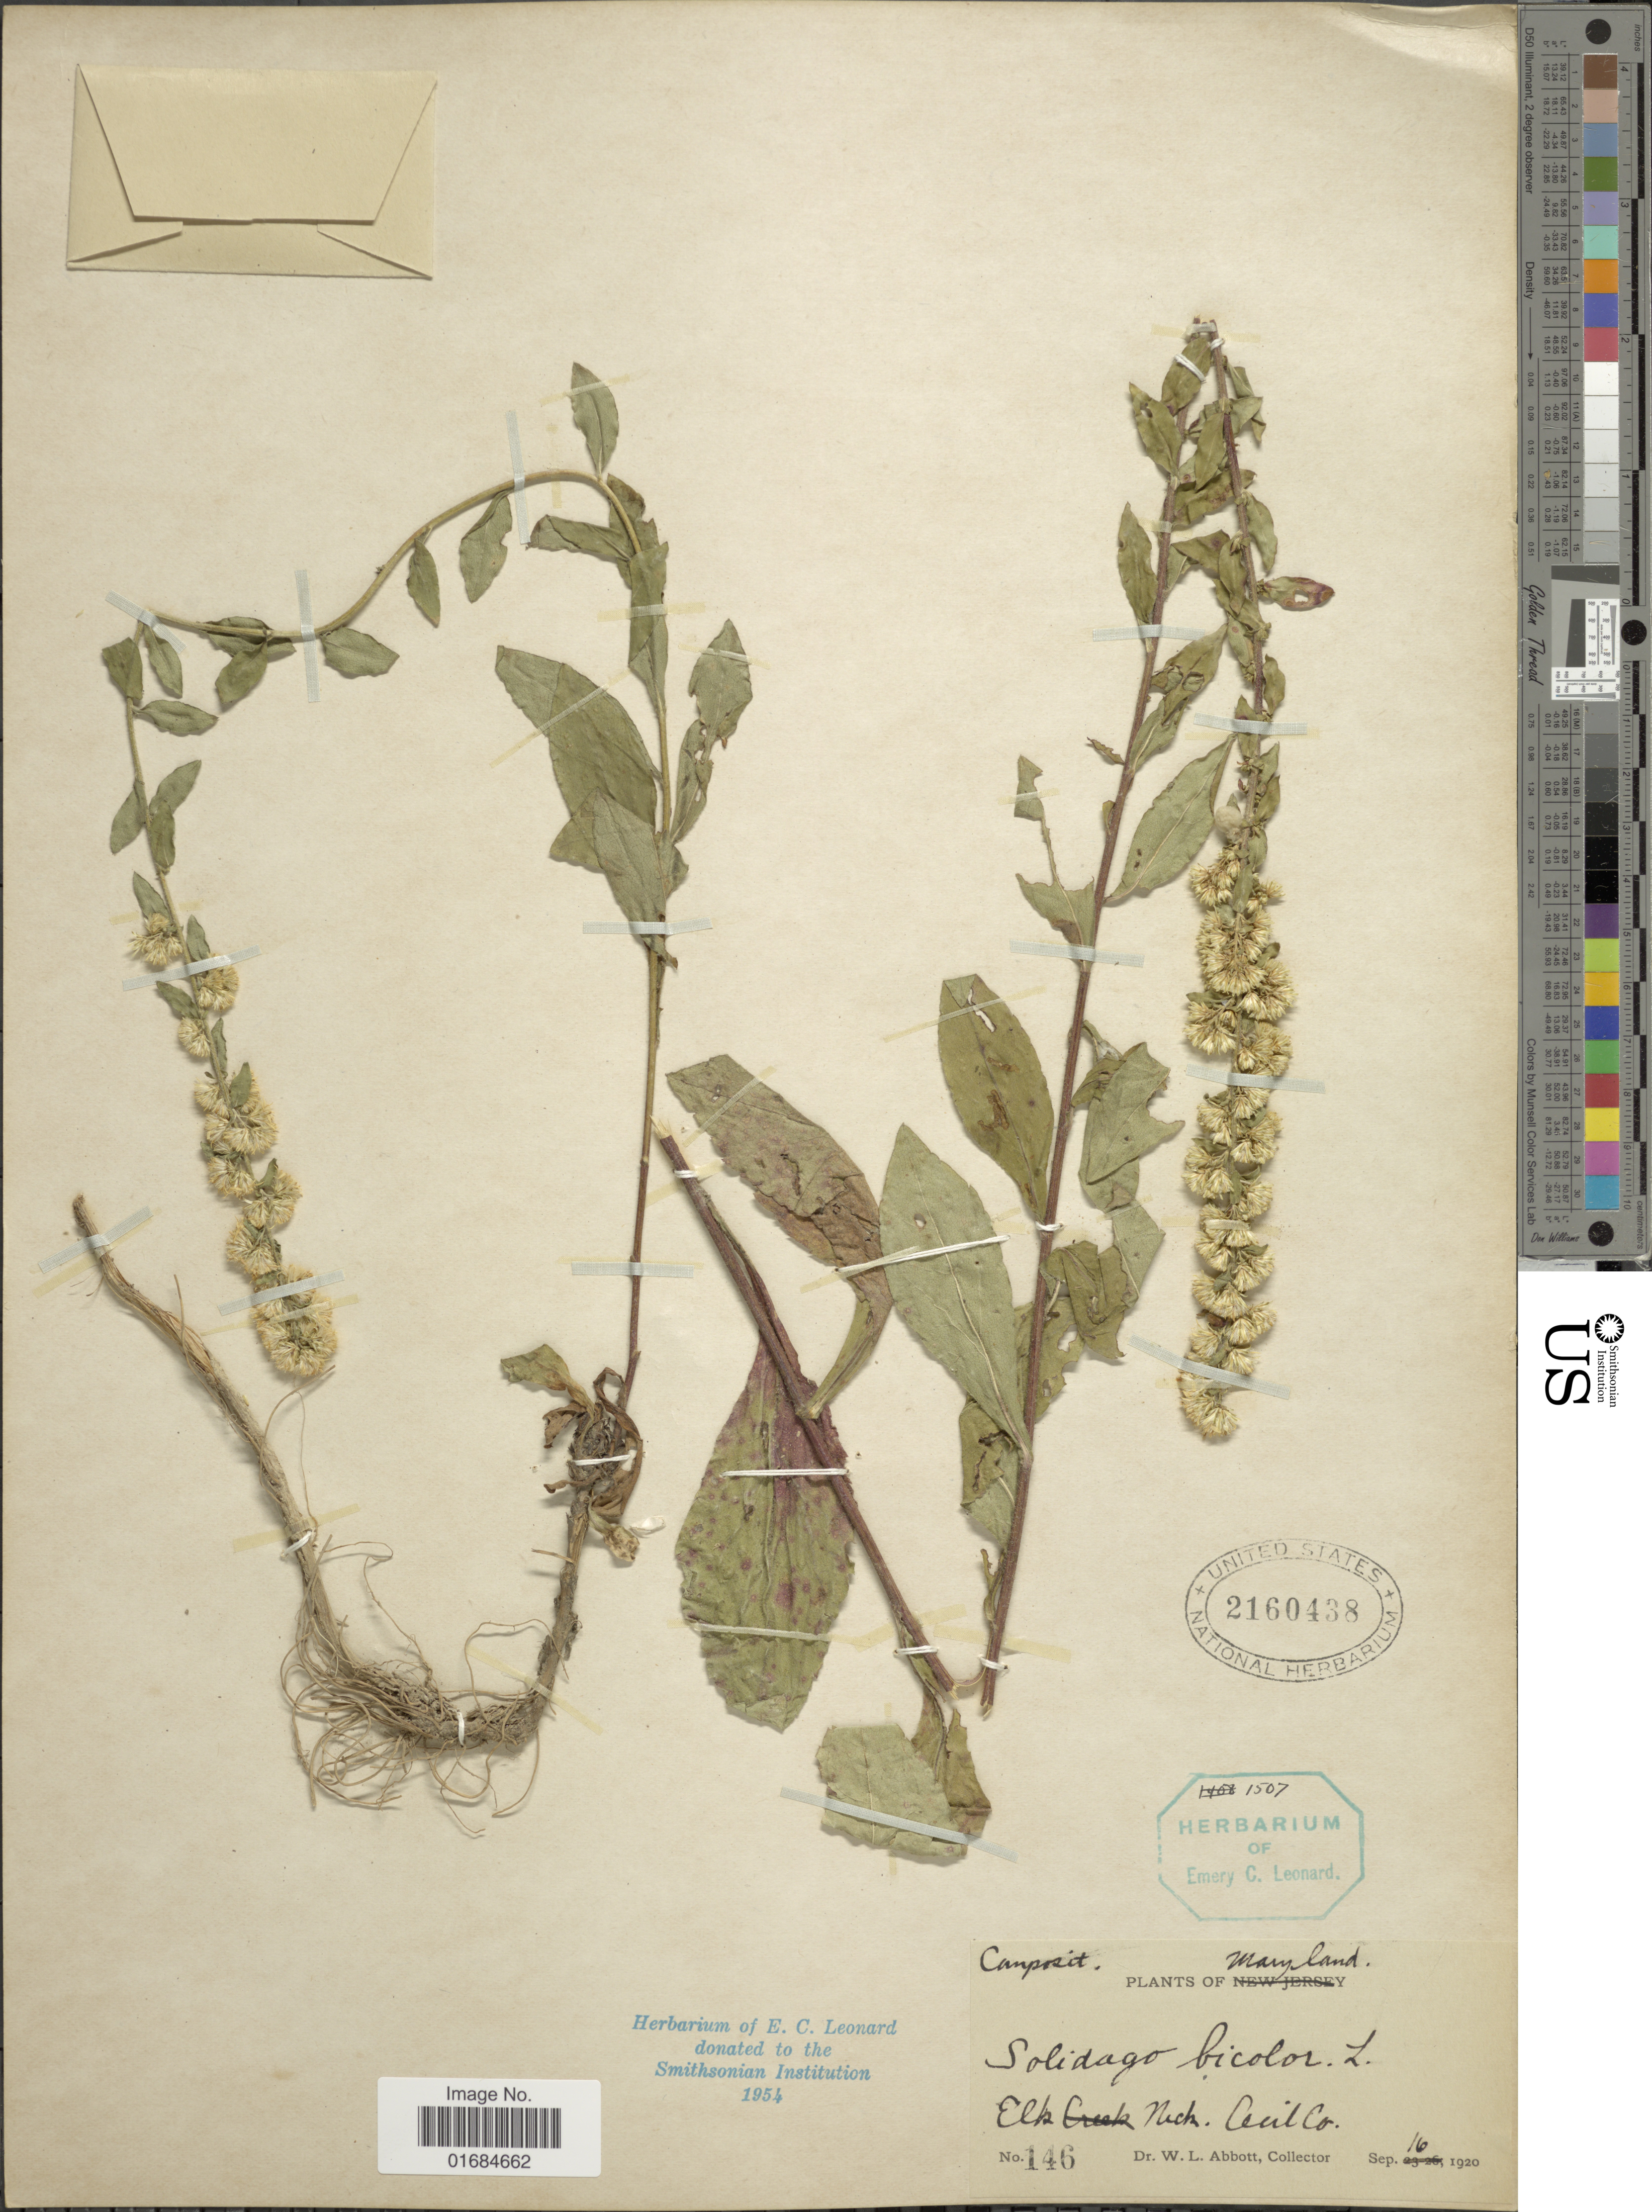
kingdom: Plantae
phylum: Tracheophyta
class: Magnoliopsida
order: Asterales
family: Asteraceae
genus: Solidago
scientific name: Solidago bicolor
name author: L.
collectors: W. L. Abbott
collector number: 146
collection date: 1920-09-16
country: United States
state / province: Maryland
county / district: Cecil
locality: Elk Neck, Cecil Co.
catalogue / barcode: US 2160438